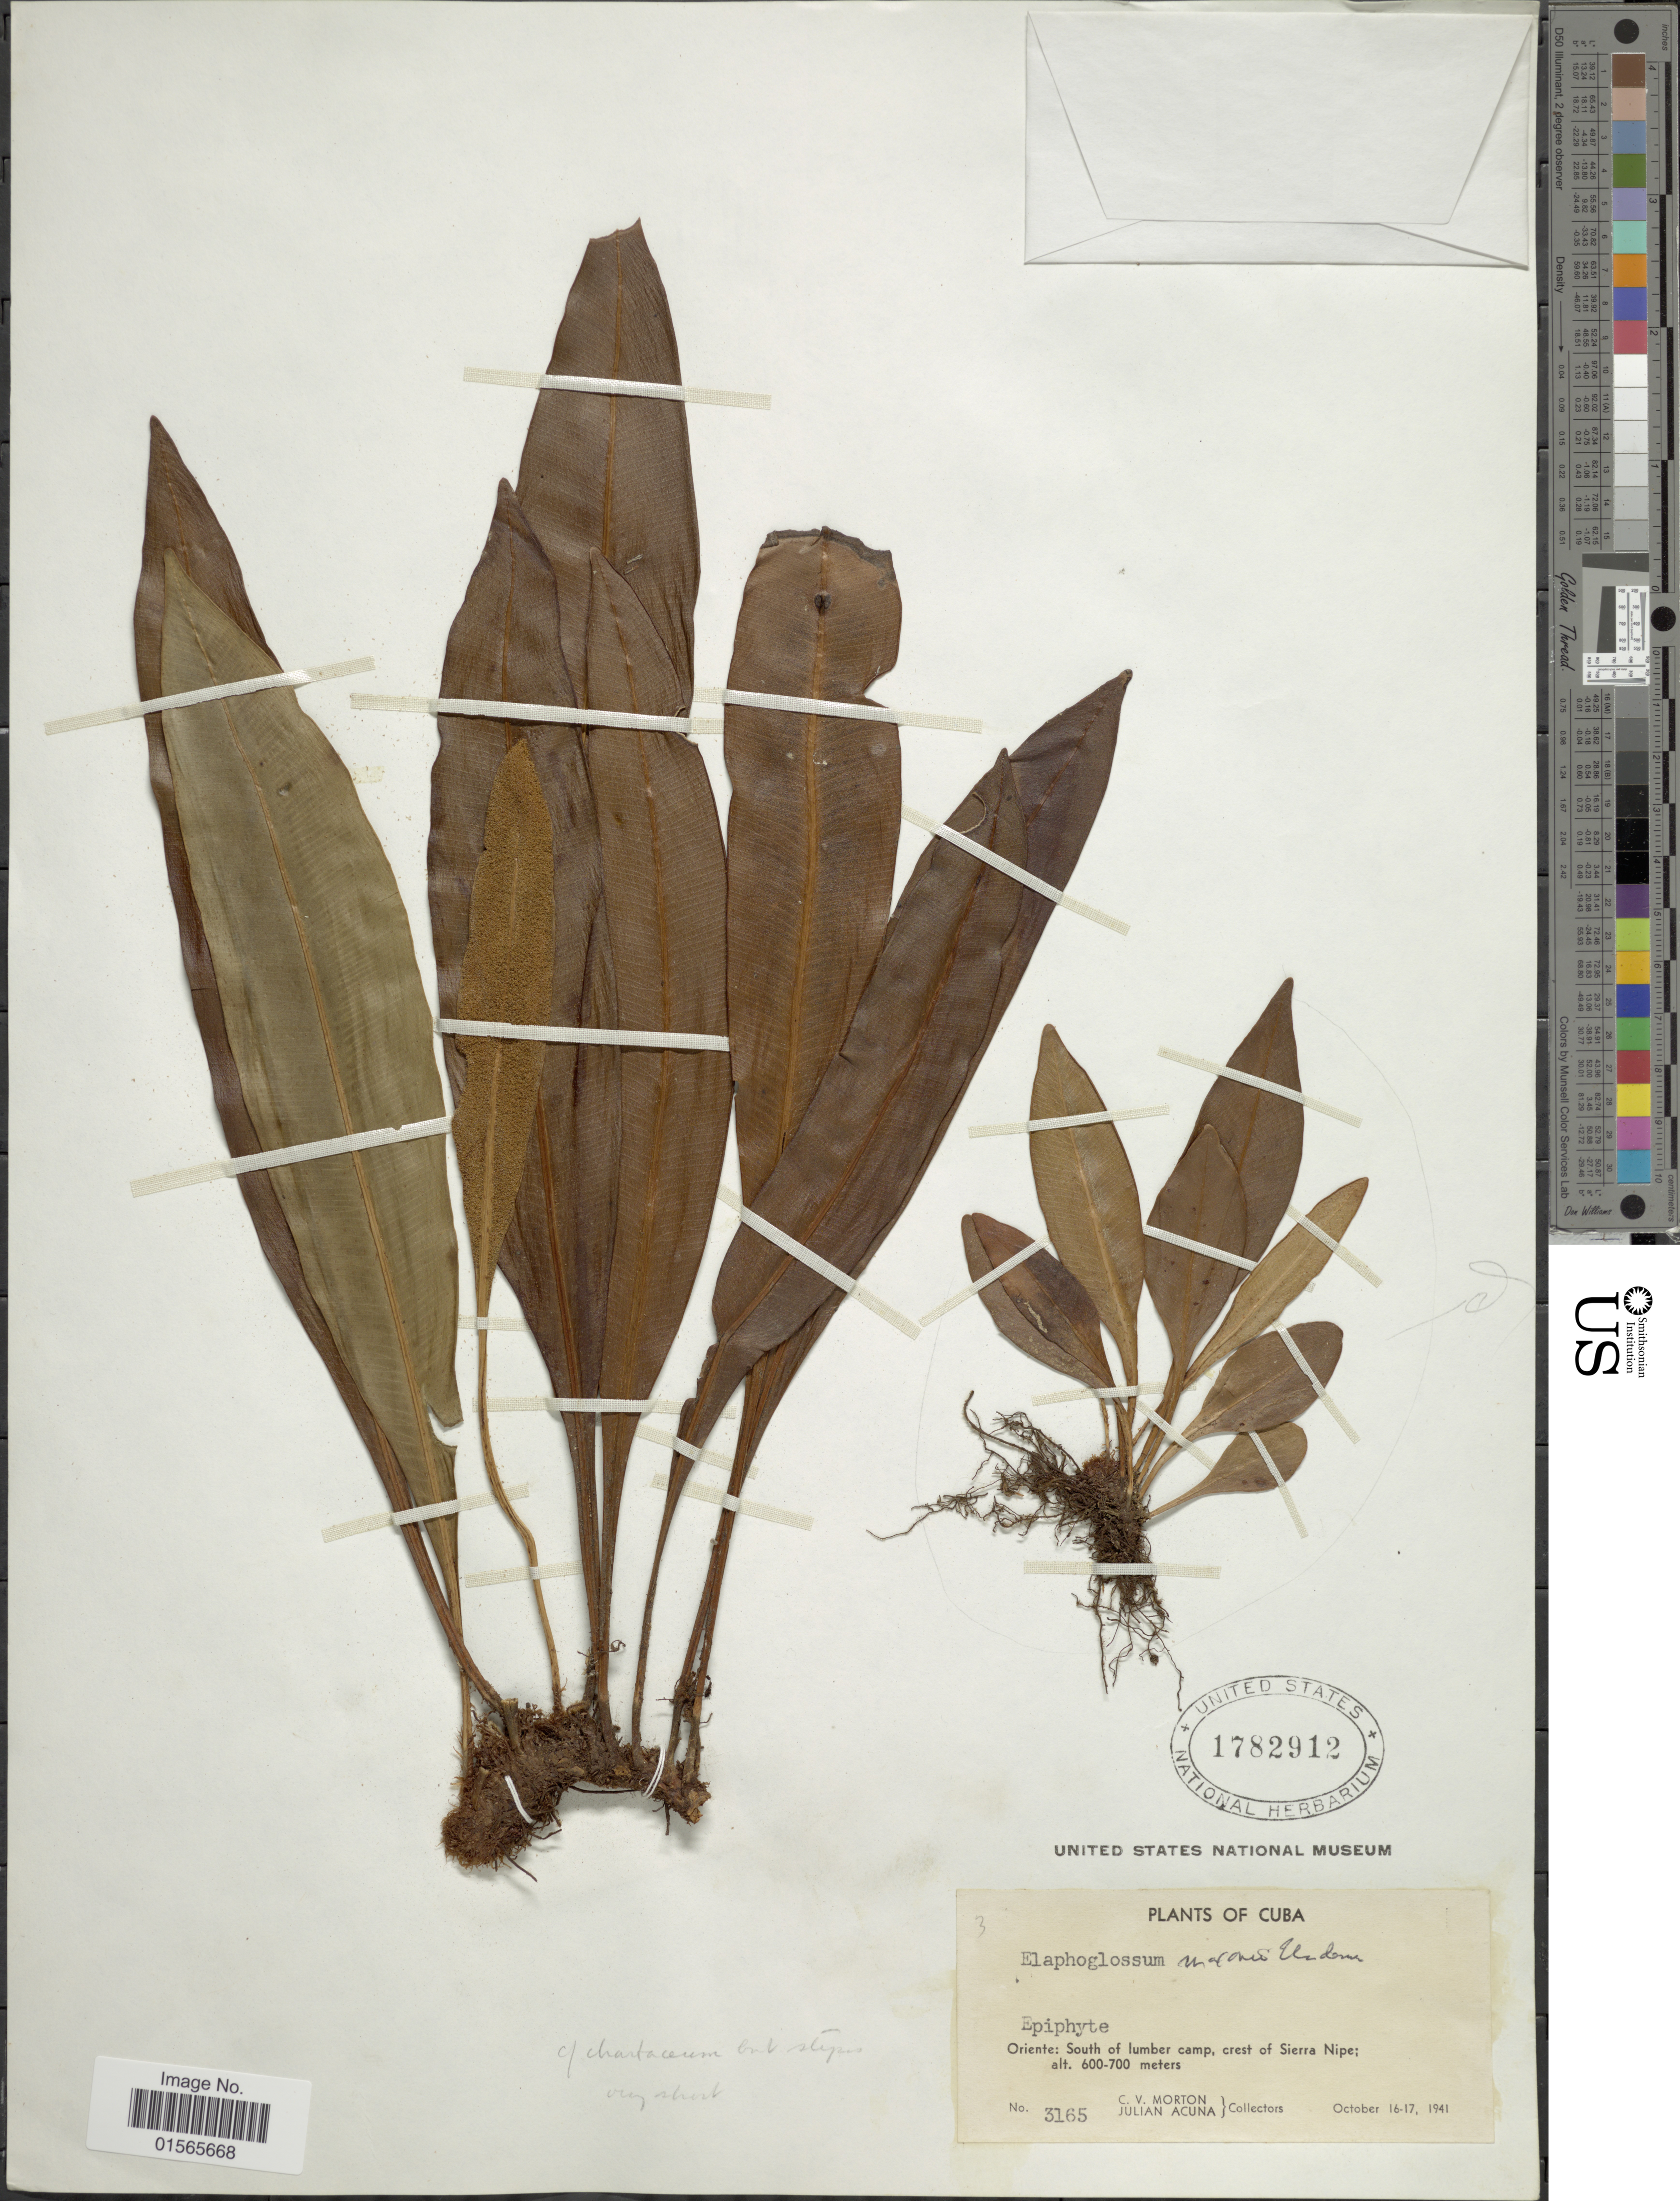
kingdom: Plantae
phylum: Tracheophyta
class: Polypodiopsida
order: Polypodiales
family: Dryopteridaceae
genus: Elaphoglossum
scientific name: Elaphoglossum maxonii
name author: Underw. ex C.V. Morton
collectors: C. V. Morton & J. B. Acuña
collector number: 3165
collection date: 1941-10-16/1941-10-17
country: Cuba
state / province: Oriente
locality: South of lumber camp, crest of Sierra Nipe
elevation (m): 600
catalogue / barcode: US 1782912